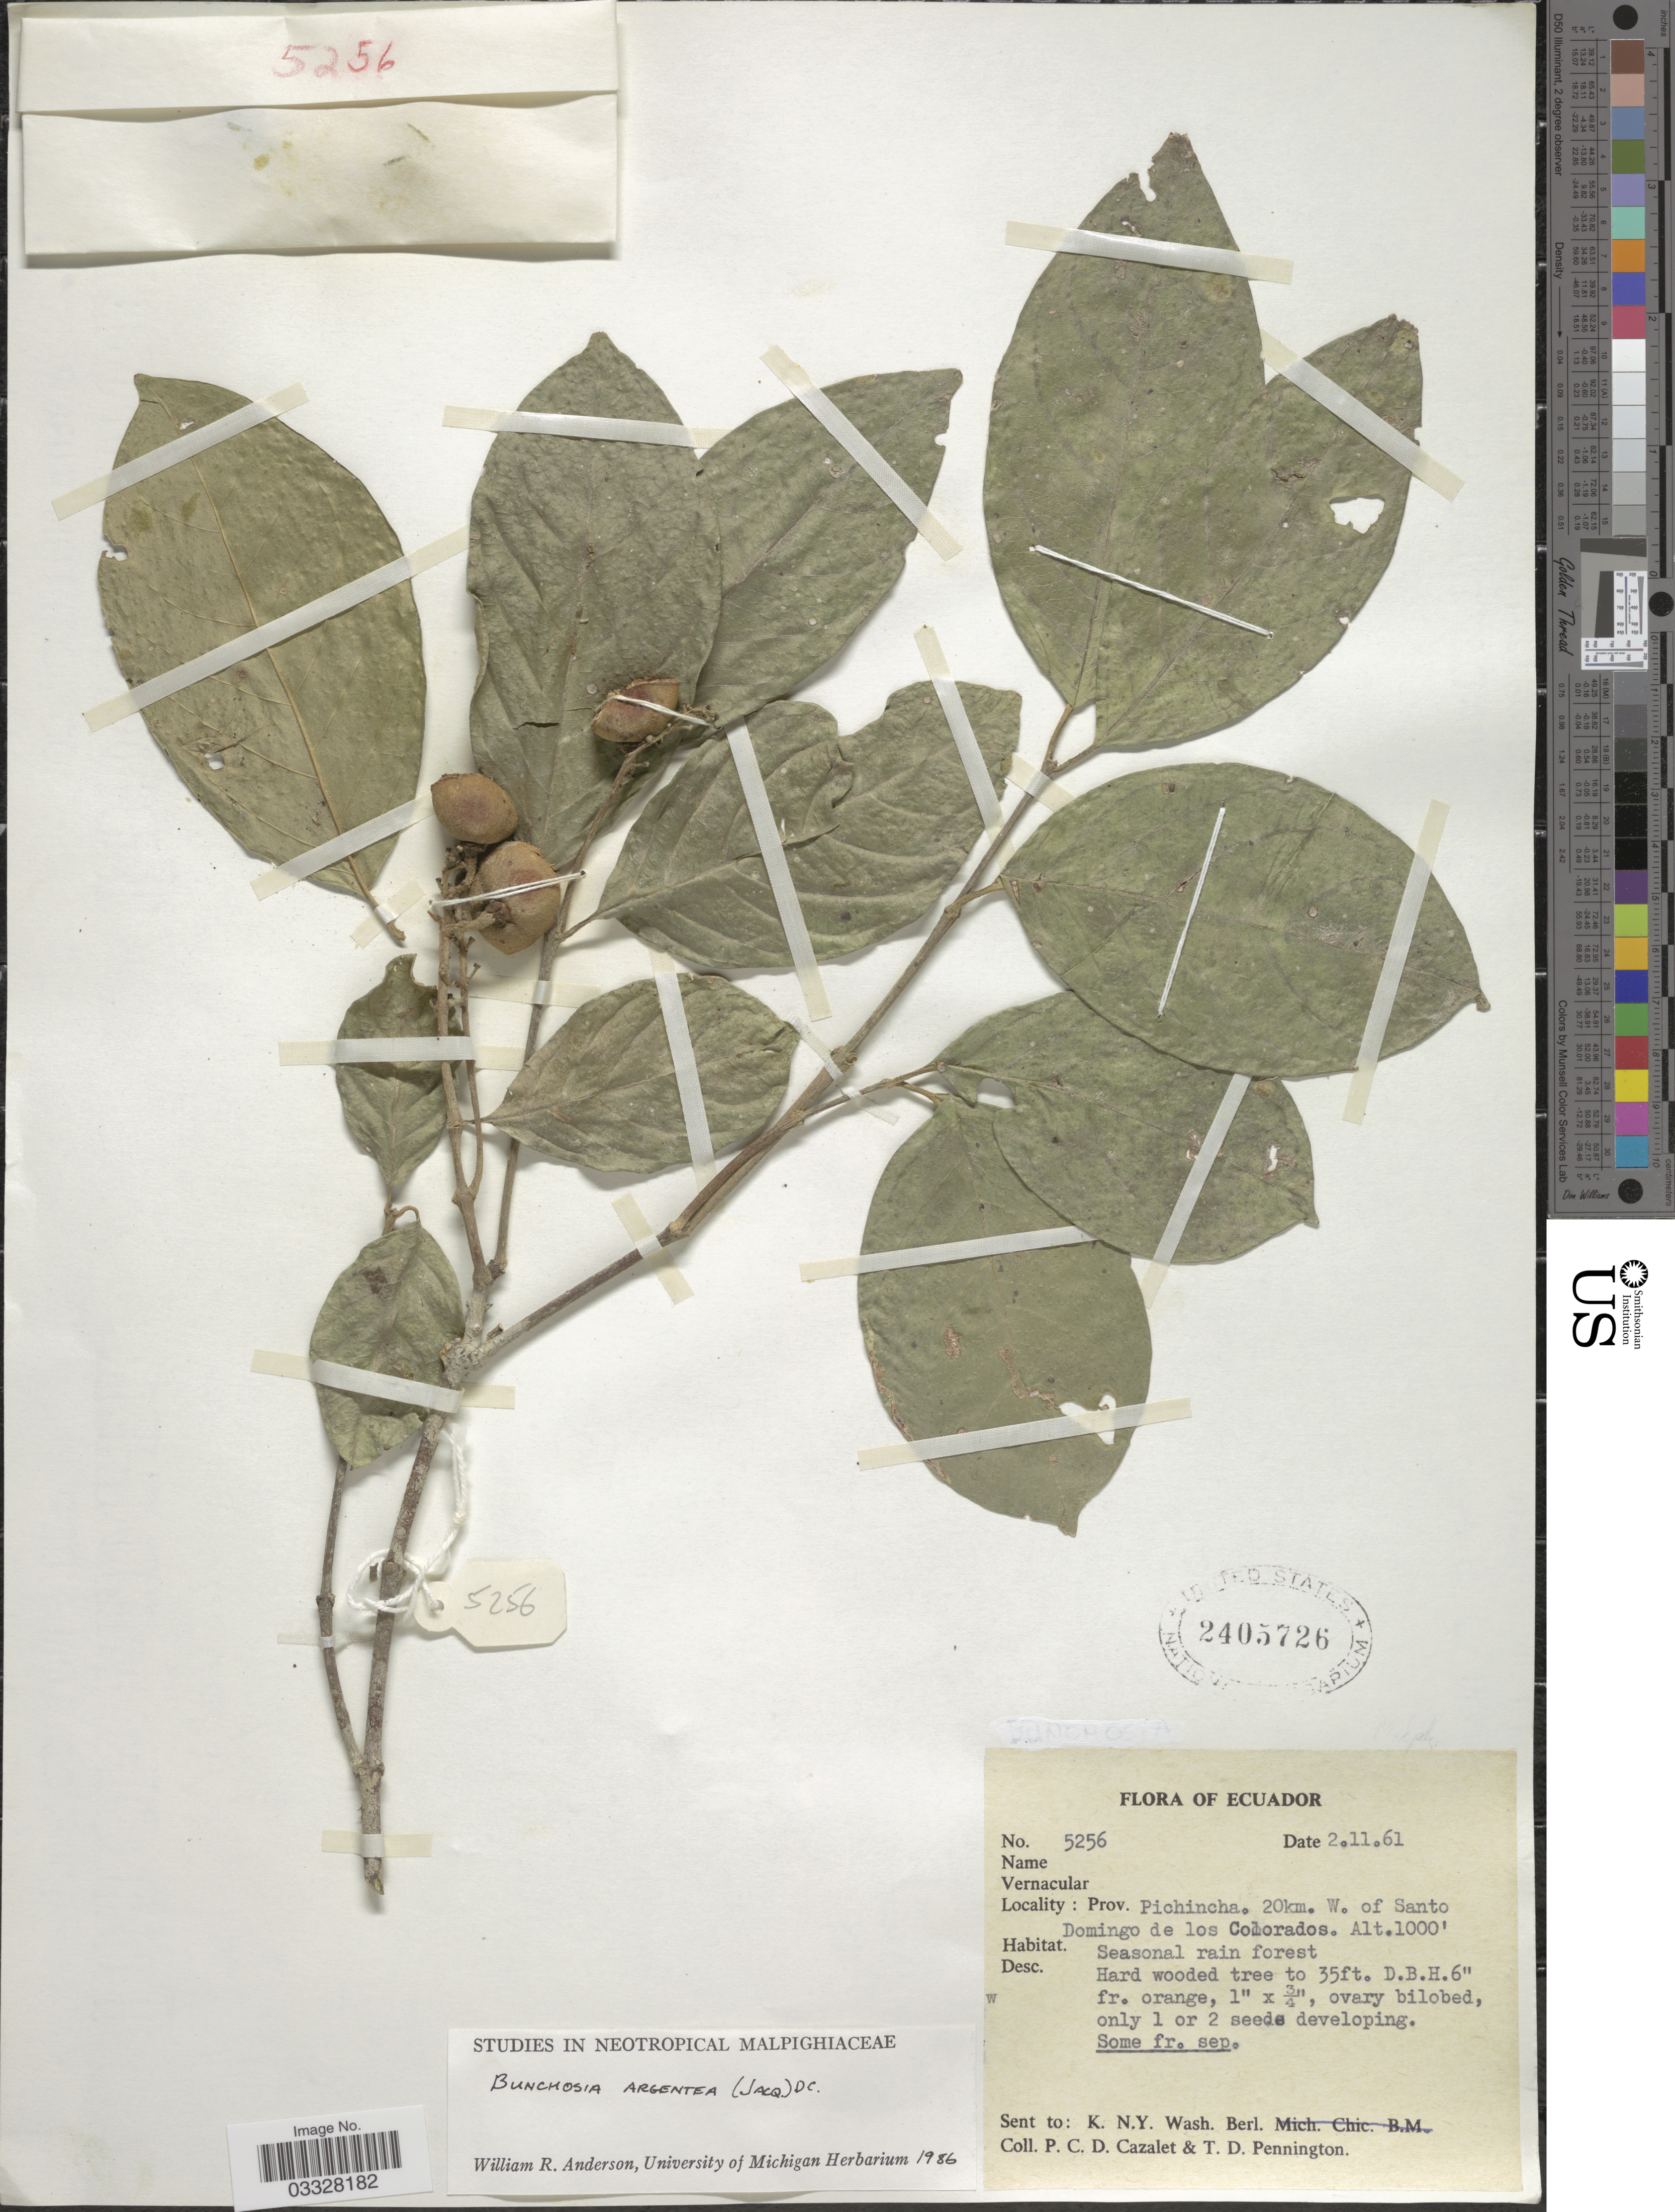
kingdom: Plantae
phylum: Tracheophyta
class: Magnoliopsida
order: Malpighiales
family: Malpighiaceae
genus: Bunchosia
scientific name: Bunchosia argentea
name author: (Jacq.) DC.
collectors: P. C. D. Cazalet & T. D. Pennington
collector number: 5256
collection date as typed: Transcribed d/m/y: 2/11/61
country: Ecuador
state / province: Pichincha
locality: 20 km. W. of Santo Domingo de los Colorados.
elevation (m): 305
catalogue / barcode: US 2405726